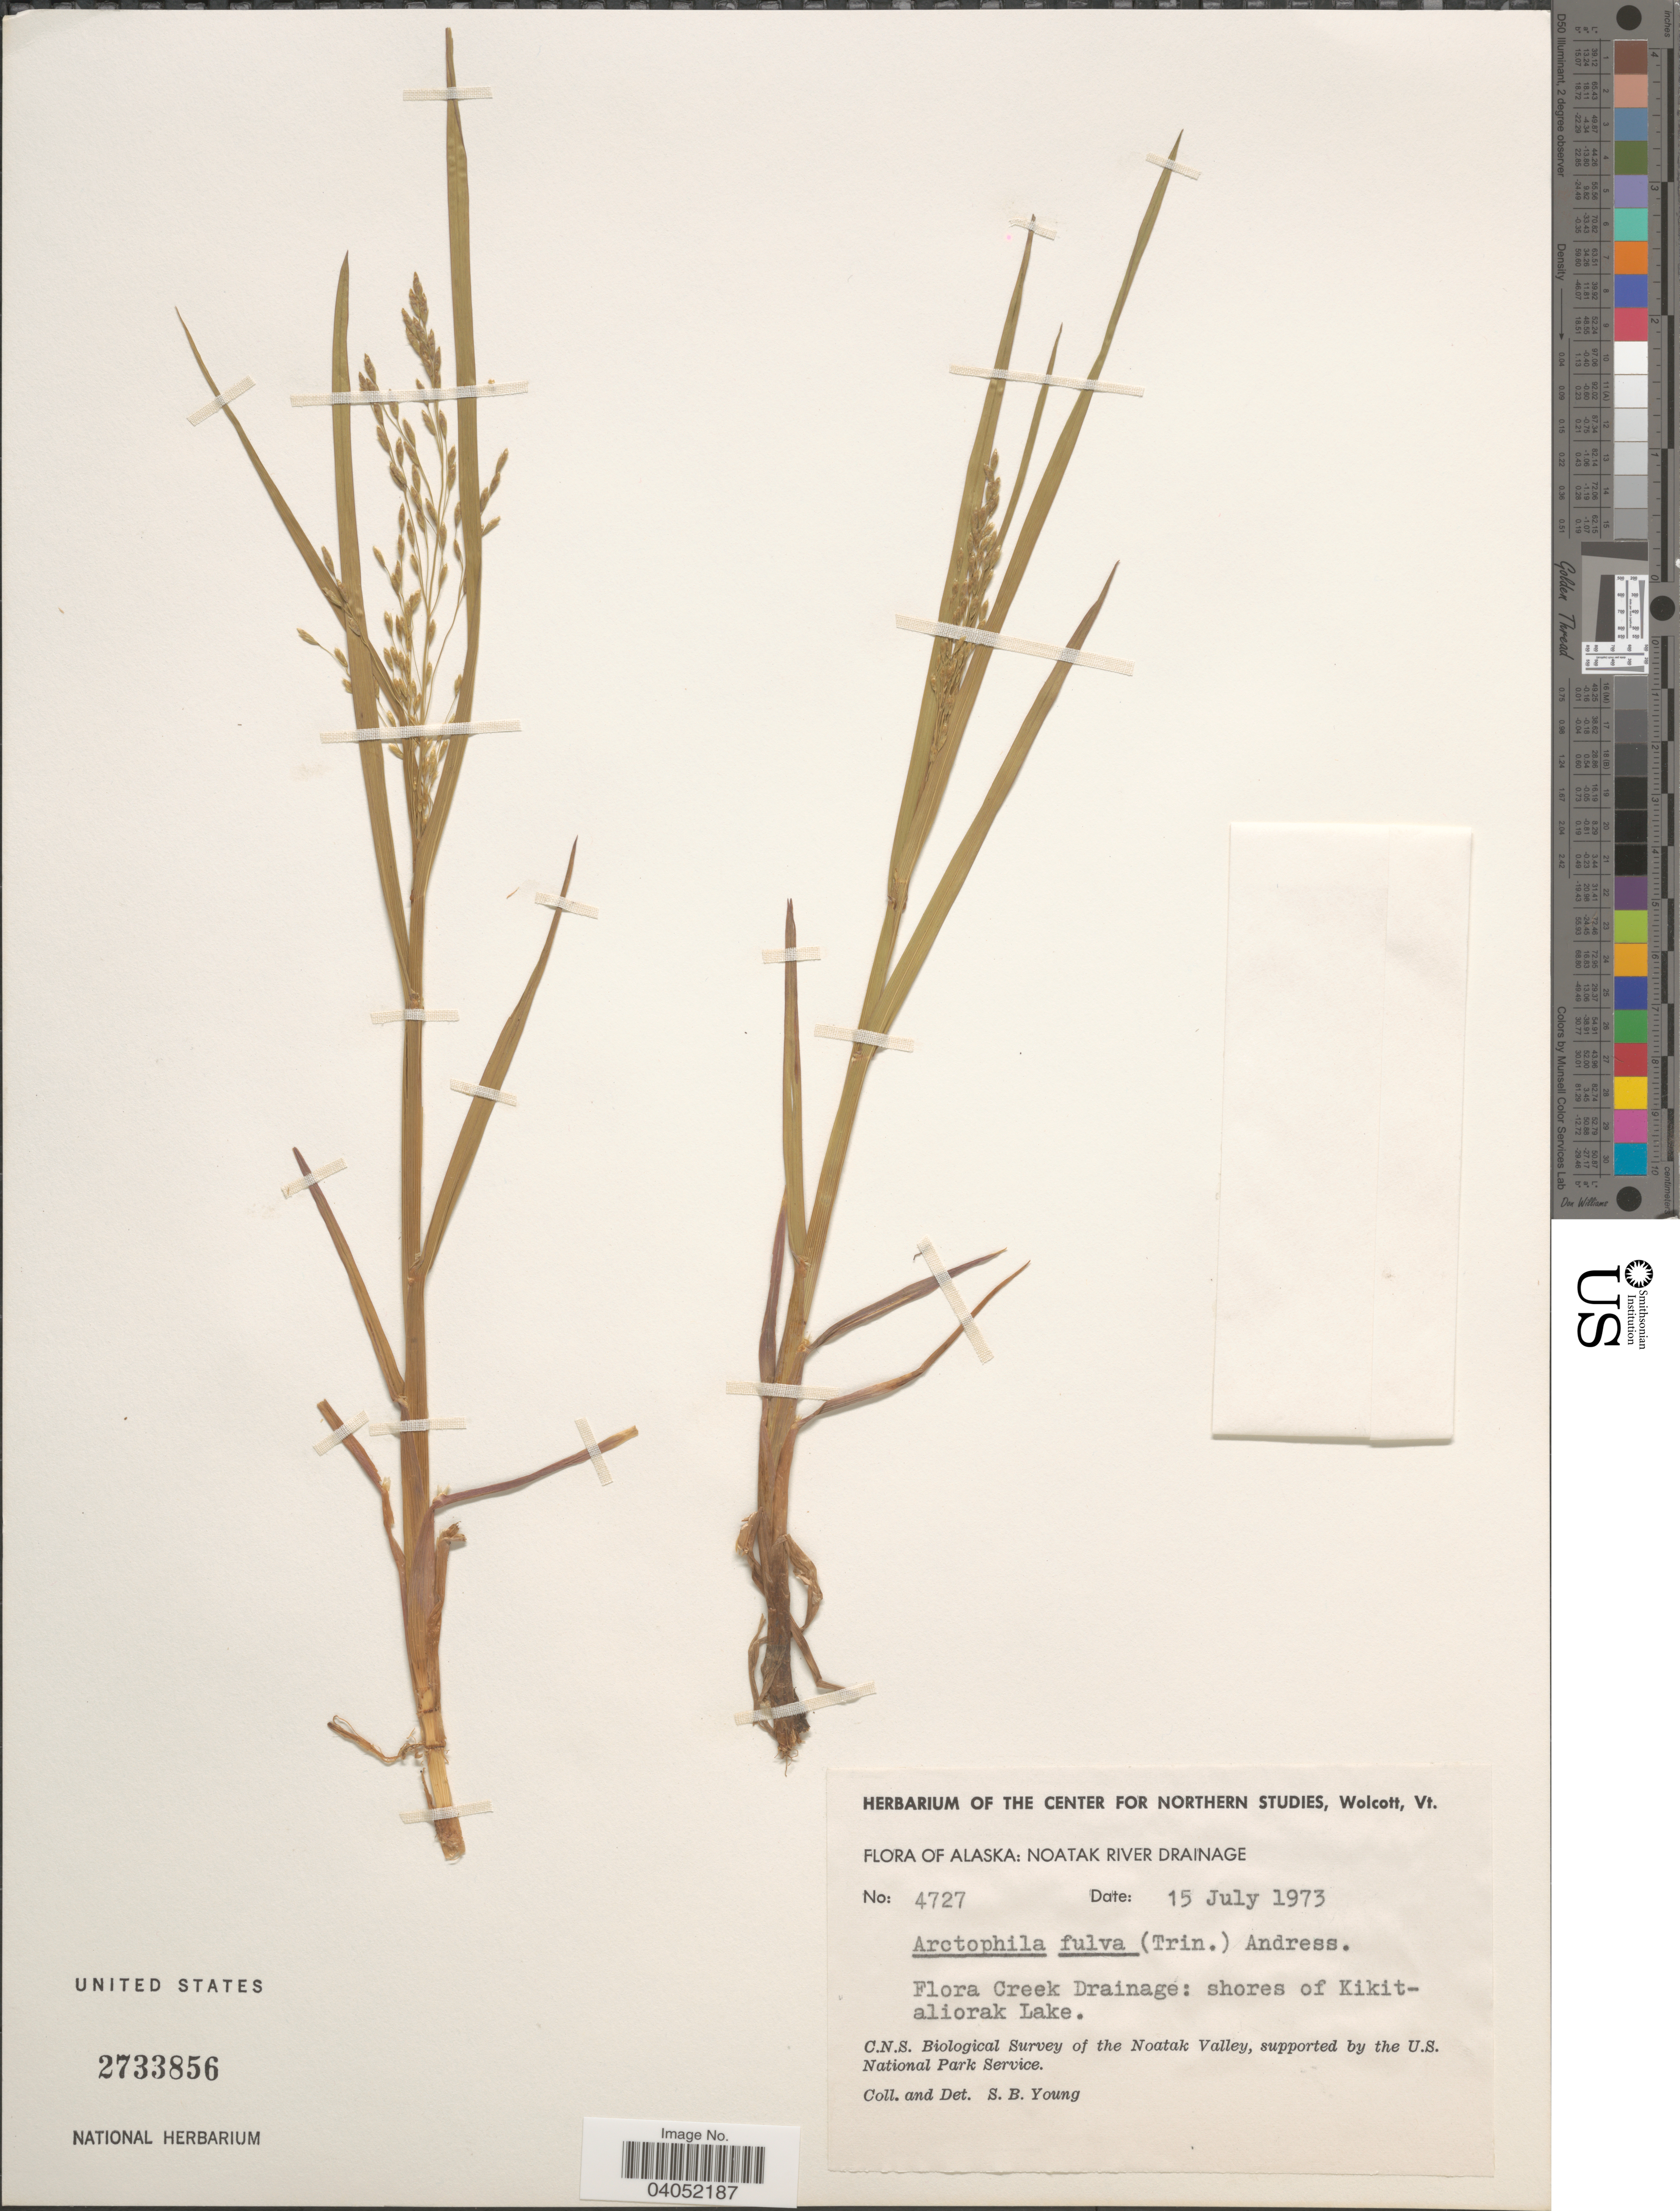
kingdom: Plantae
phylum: Tracheophyta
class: Liliopsida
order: Poales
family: Poaceae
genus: Arctophila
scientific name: Arctophila fulva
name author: (Trin.) Andersson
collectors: S. Young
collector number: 4727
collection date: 1973-07-15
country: United States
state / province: Alaska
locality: Noatak River Drainage. Flora Creek Drainage: shores of Kikitaliorak Lake. The Noatak Valley.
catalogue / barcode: US 2733856